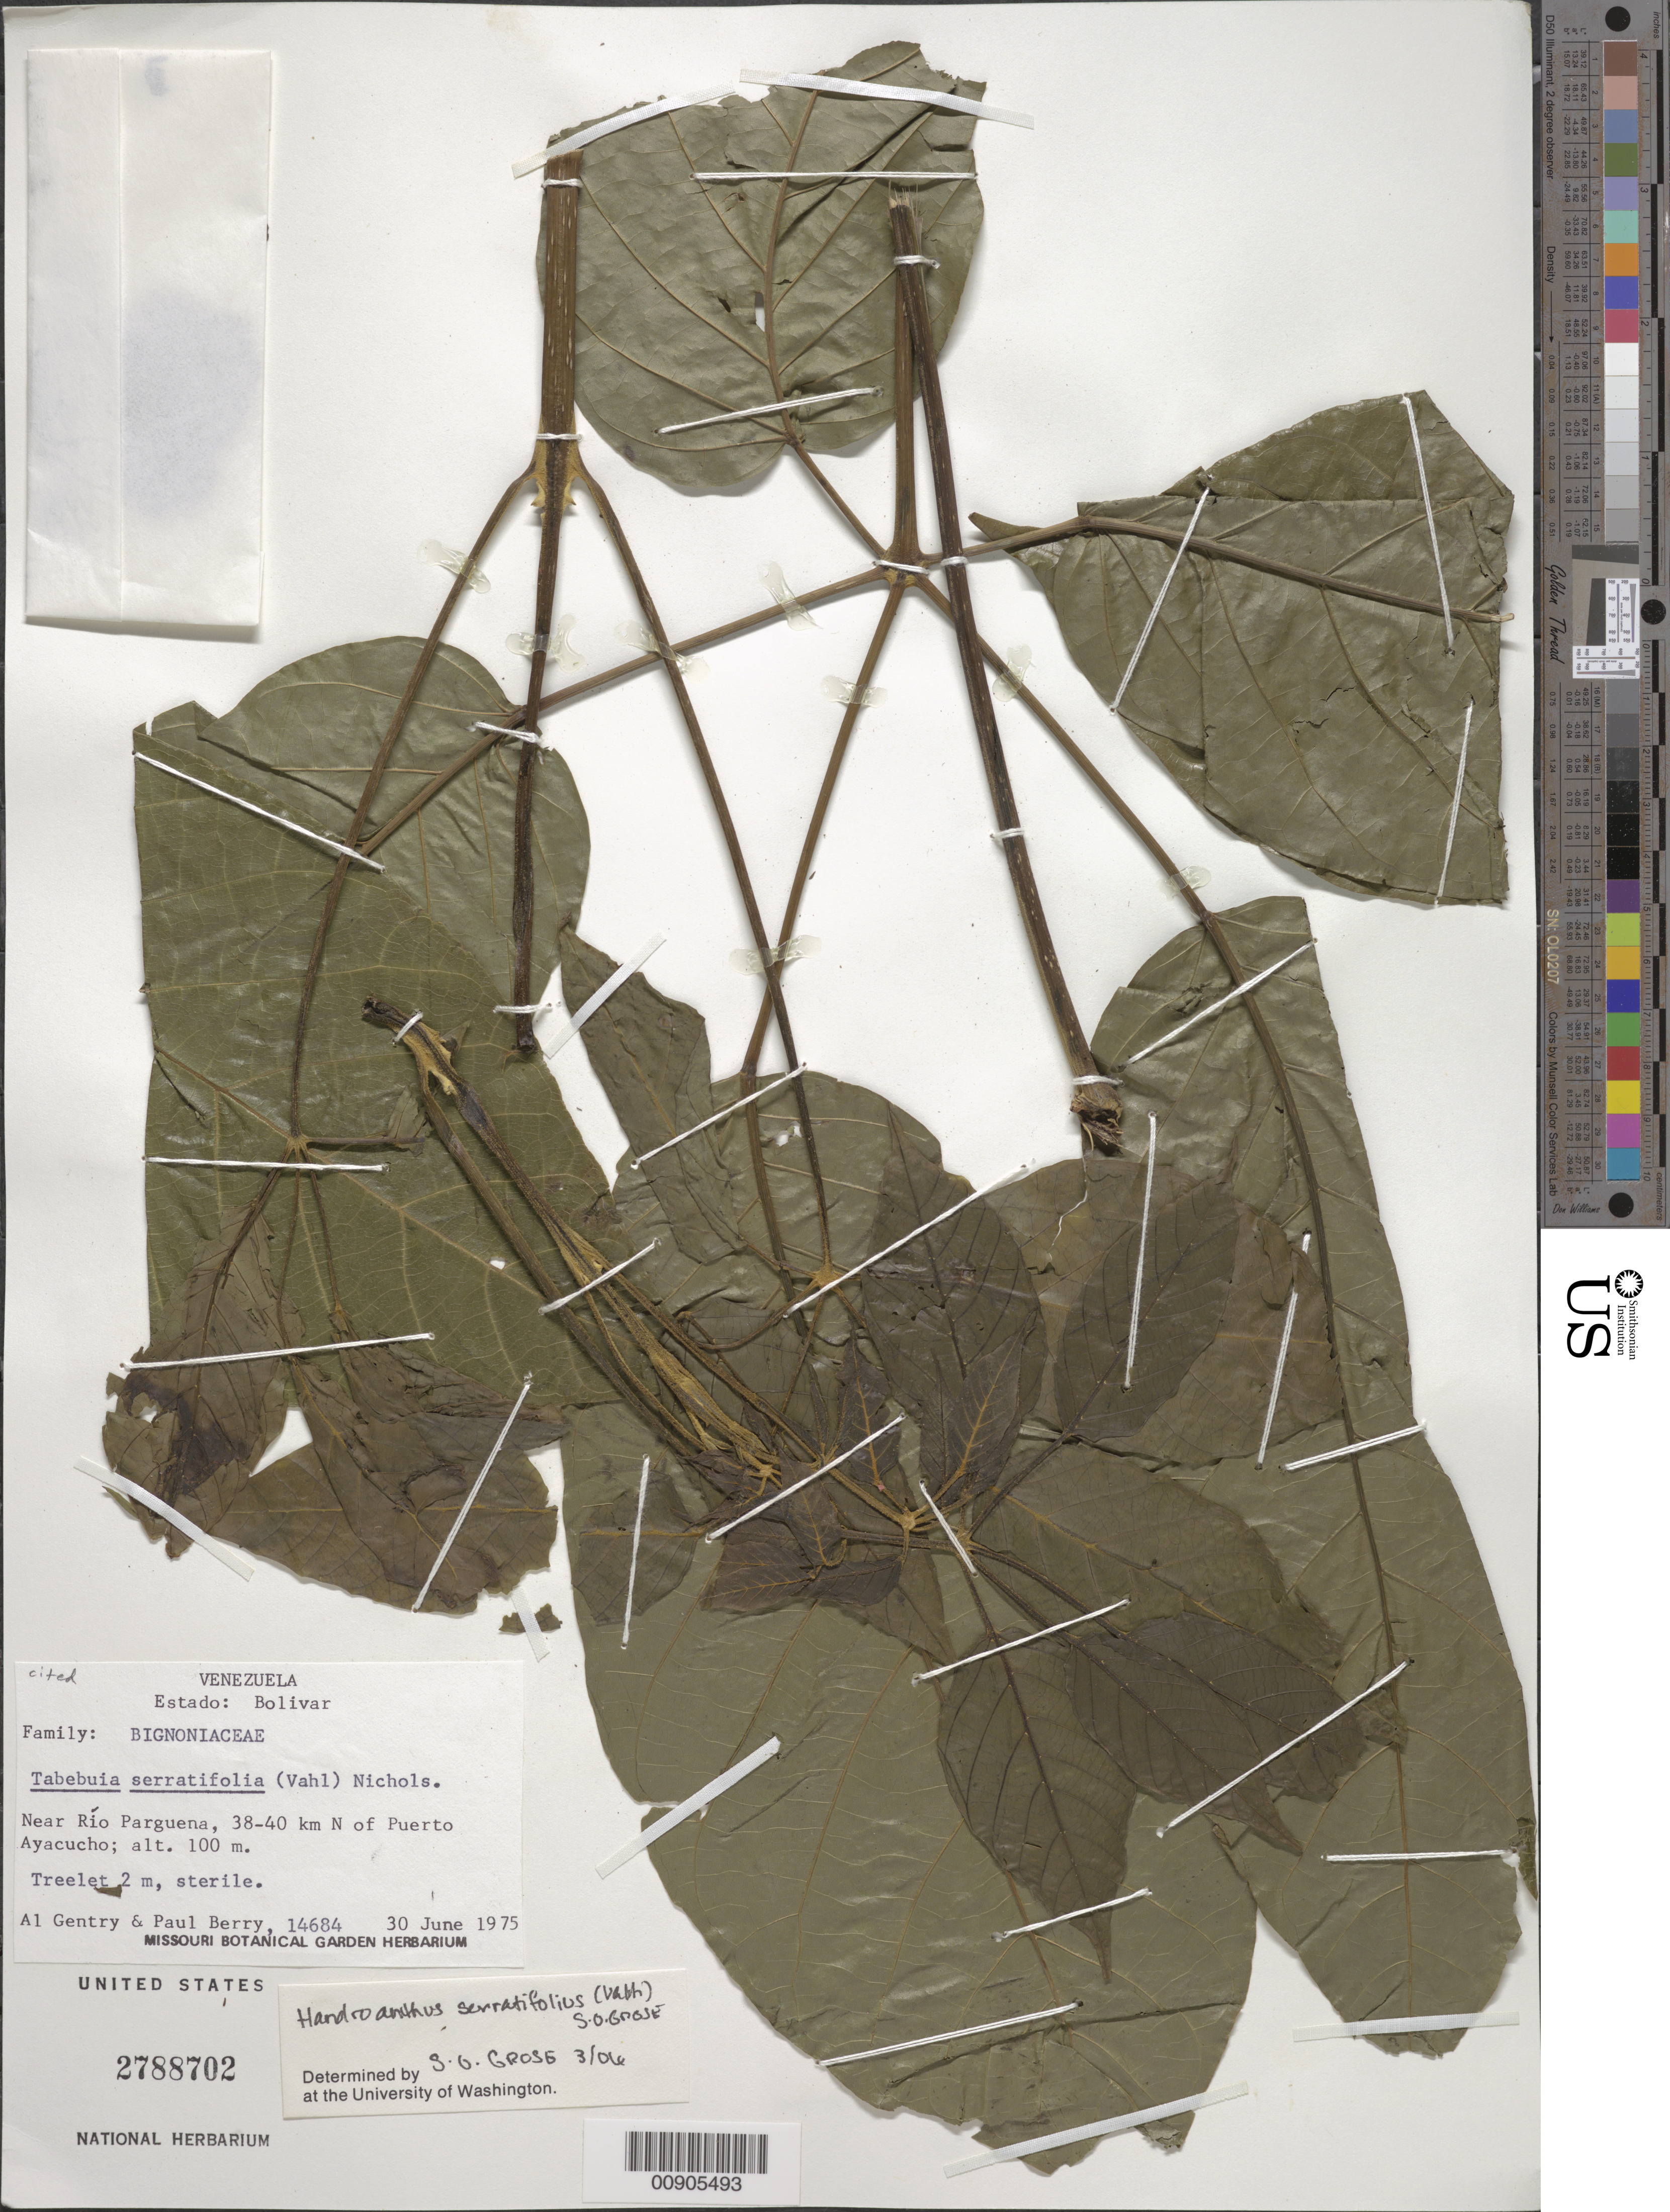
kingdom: Plantae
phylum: Tracheophyta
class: Magnoliopsida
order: Lamiales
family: Bignoniaceae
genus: Handroanthus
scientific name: Handroanthus serratifolius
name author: (Vahl) S.O. Grose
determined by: Grose, S. O.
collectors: A. H. Gentry & P. Berry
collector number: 14684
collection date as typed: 30-Jun-75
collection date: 1975-06-30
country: Venezuela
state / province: Amazonas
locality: Río Parguena, 38-40 km N of Puerto Ayacucho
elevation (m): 100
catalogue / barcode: US 2788702